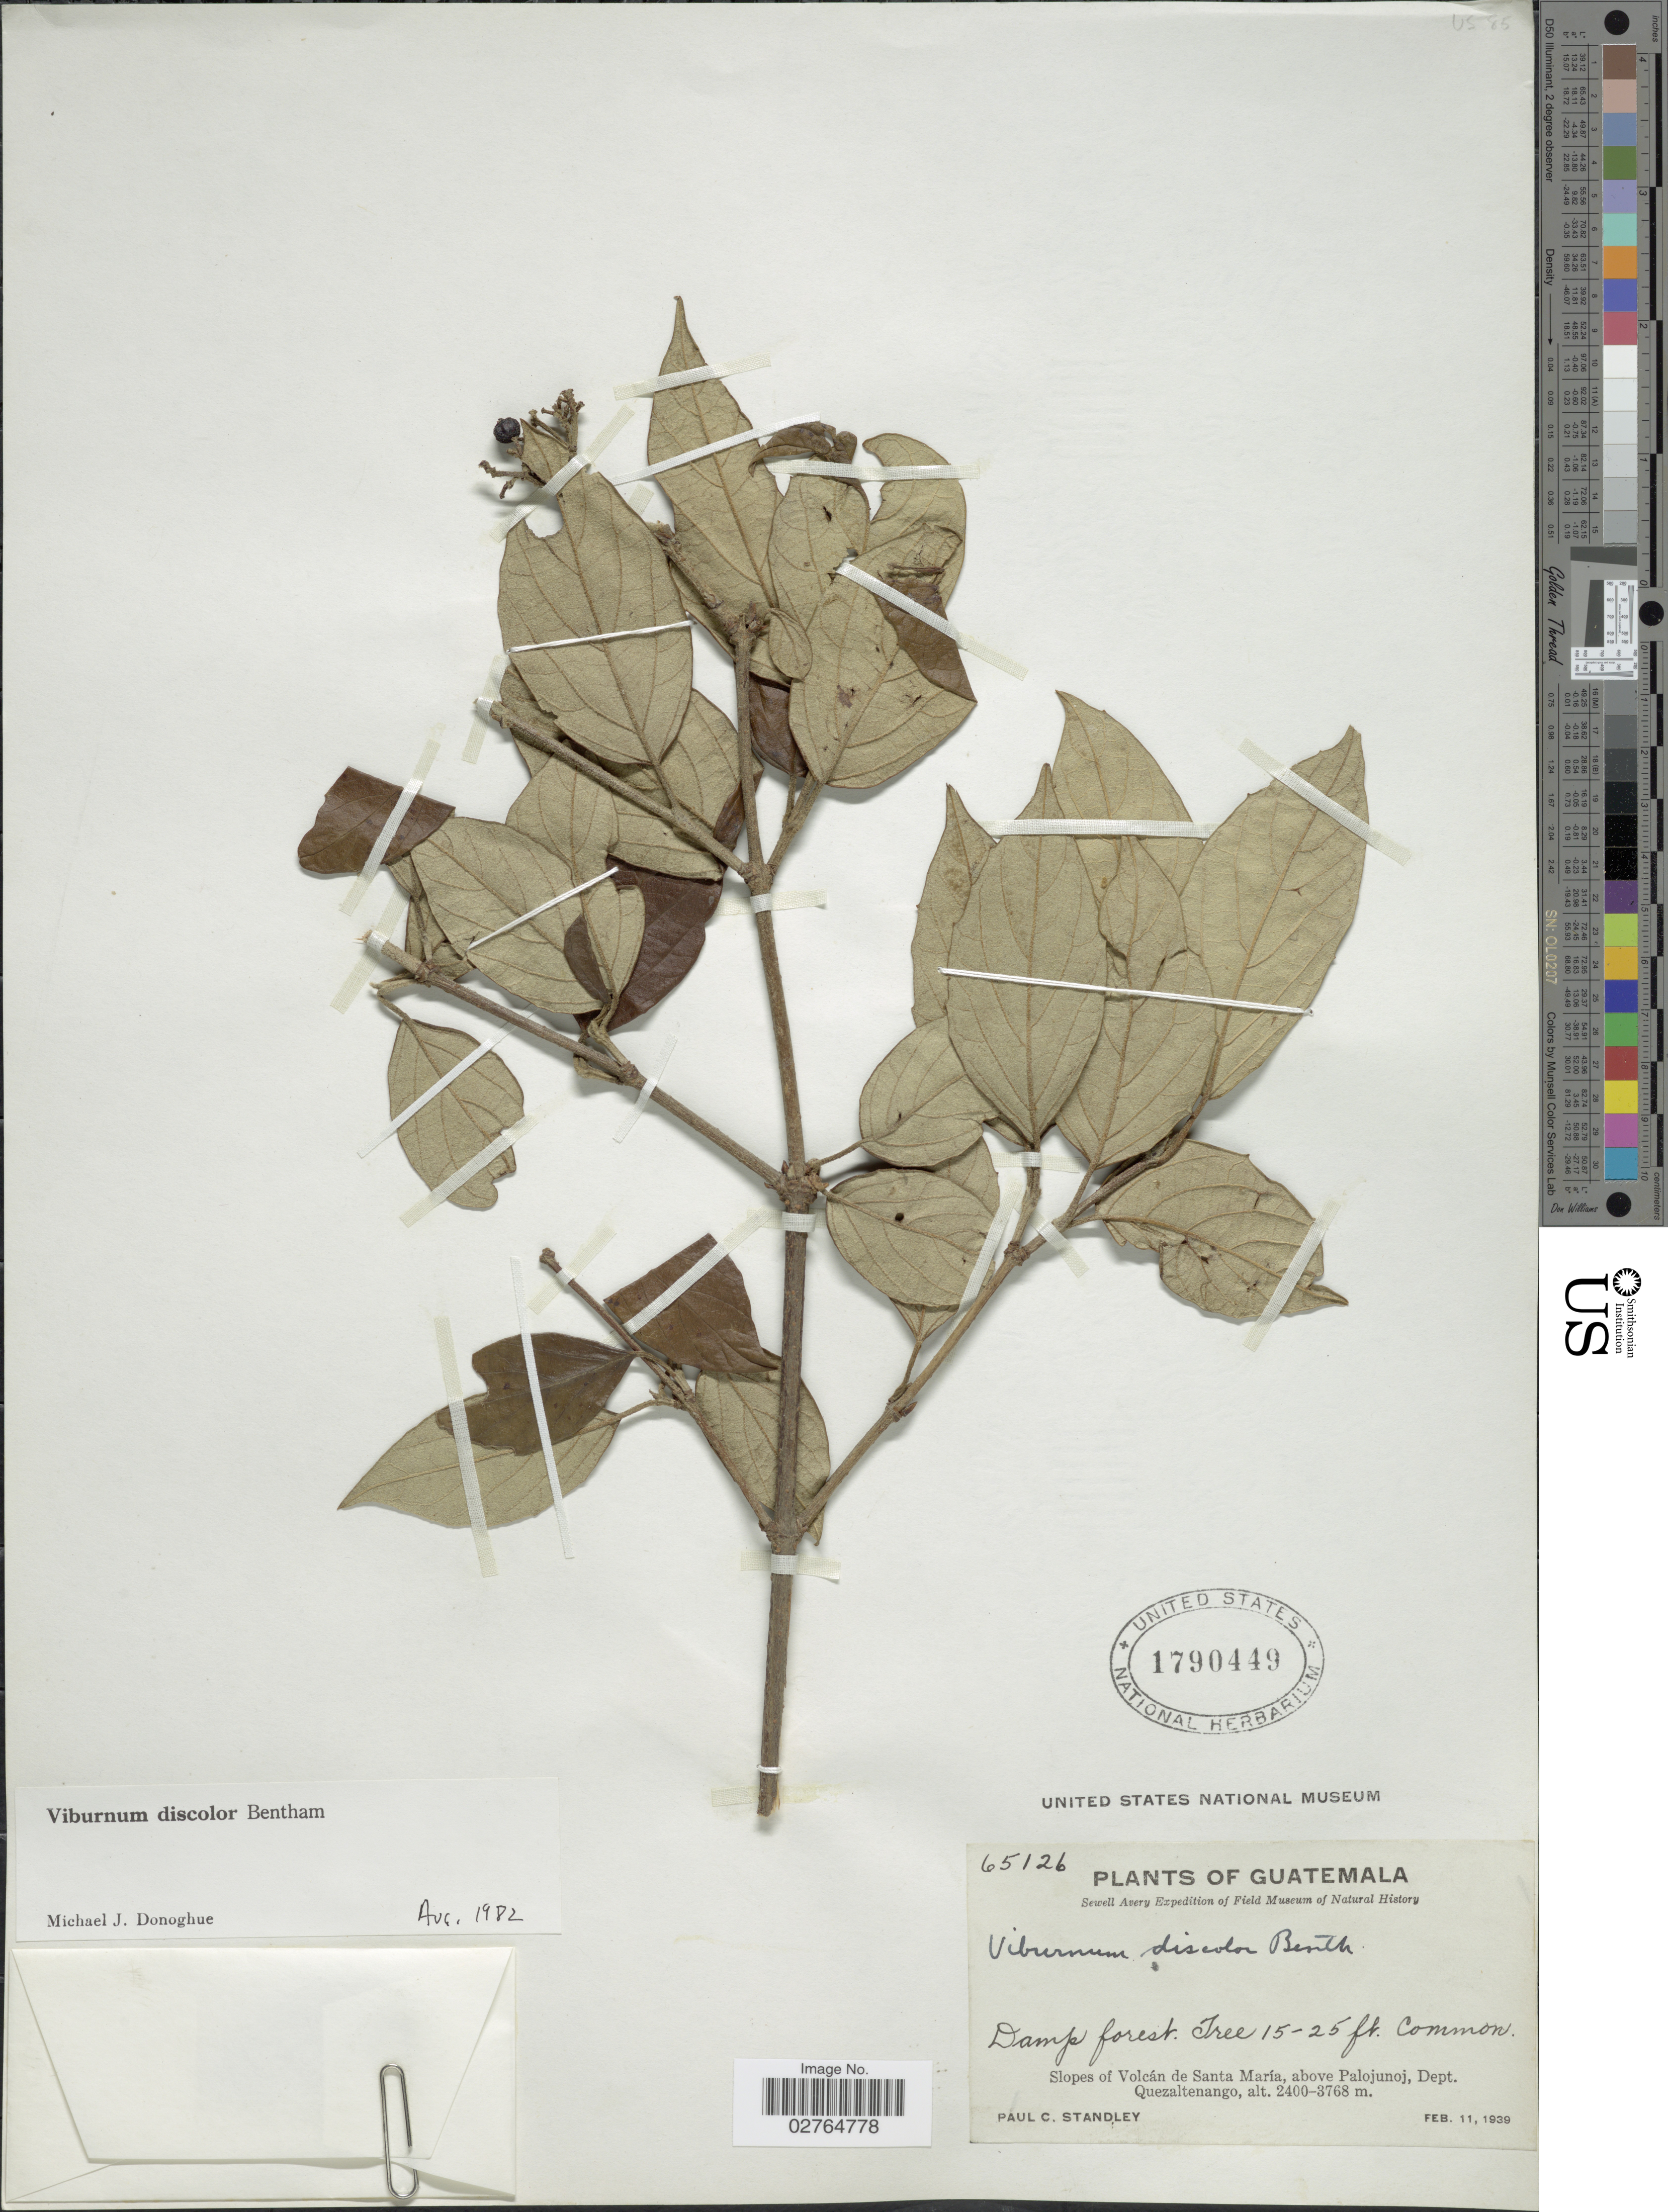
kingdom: Plantae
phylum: Tracheophyta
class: Magnoliopsida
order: Dipsacales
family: Viburnaceae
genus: Viburnum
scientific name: Viburnum discolor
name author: Benth.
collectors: P. C. Standley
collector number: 65126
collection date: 1939-02-11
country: Guatemala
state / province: Quetzaltenango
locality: Slopes of Volcán de Santa María, above Palojunoj.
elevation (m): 2400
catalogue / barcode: US 1790449